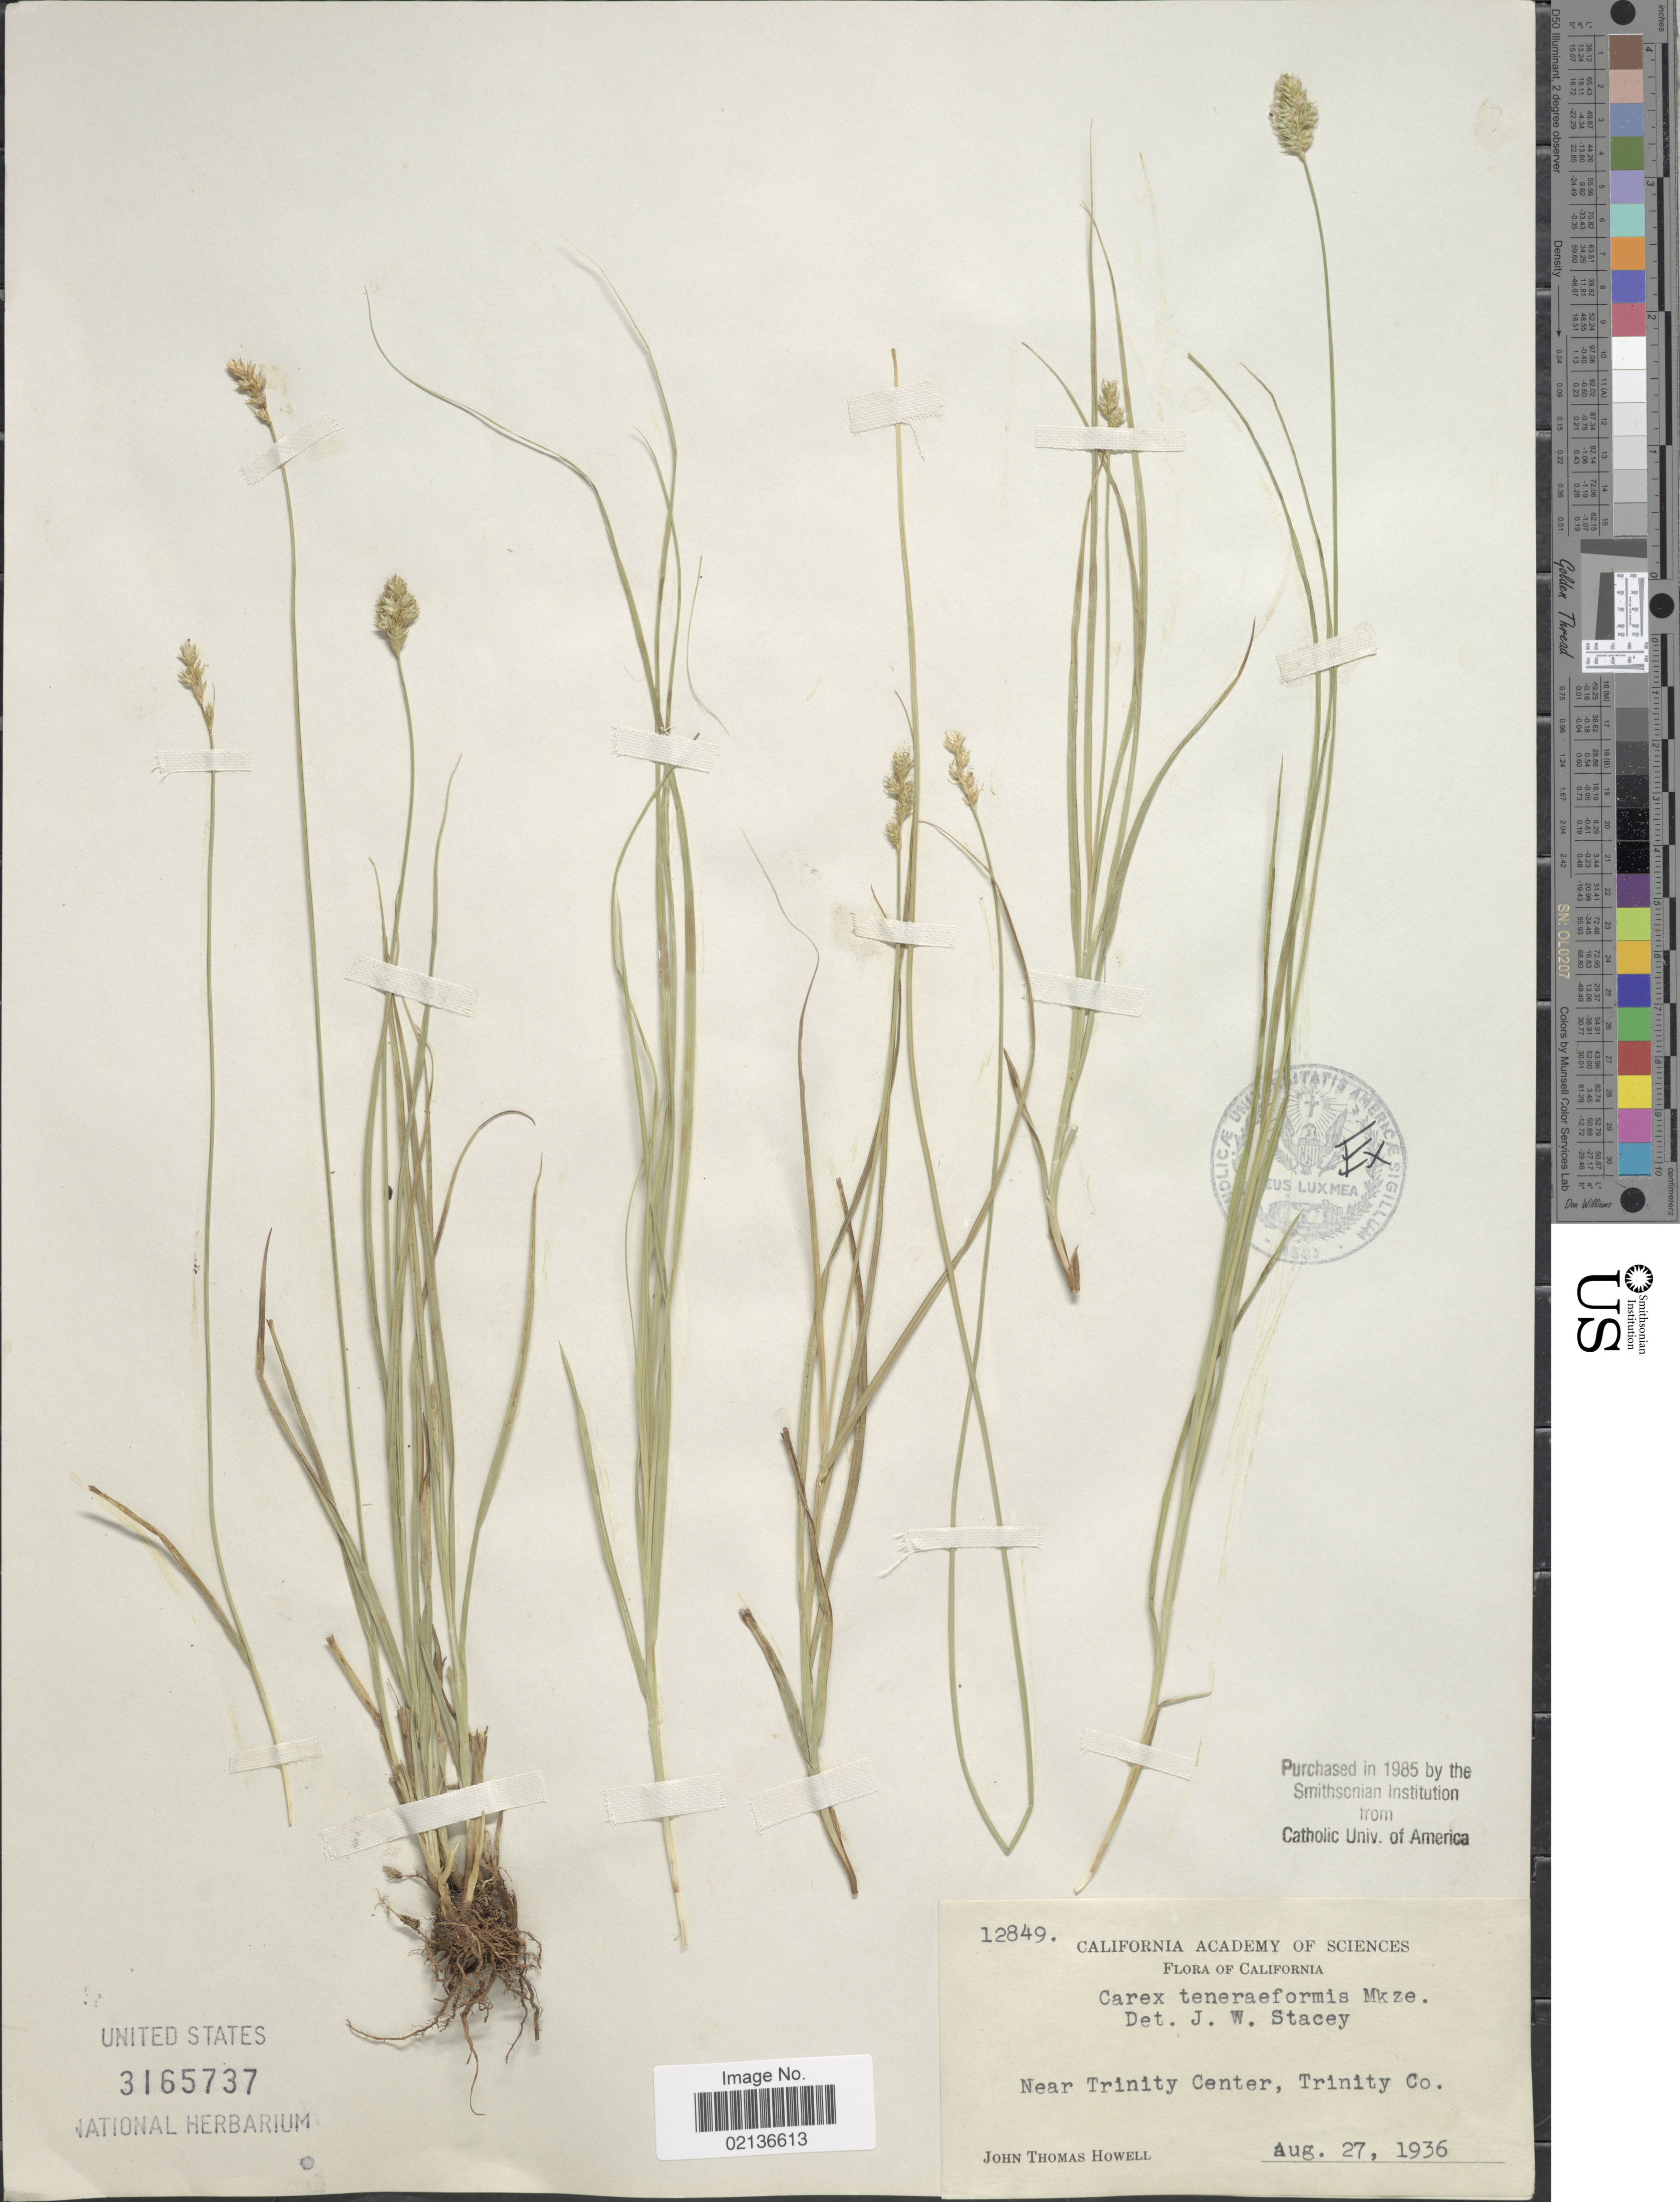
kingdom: Plantae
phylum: Tracheophyta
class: Liliopsida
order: Poales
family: Cyperaceae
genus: Carex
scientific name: Carex subfusca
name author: W. Boott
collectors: J. T. Howell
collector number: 12849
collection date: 1936-08-27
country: United States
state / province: California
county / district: Trinity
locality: Near Trinity Center, Trinity Co.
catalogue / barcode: US 3165737